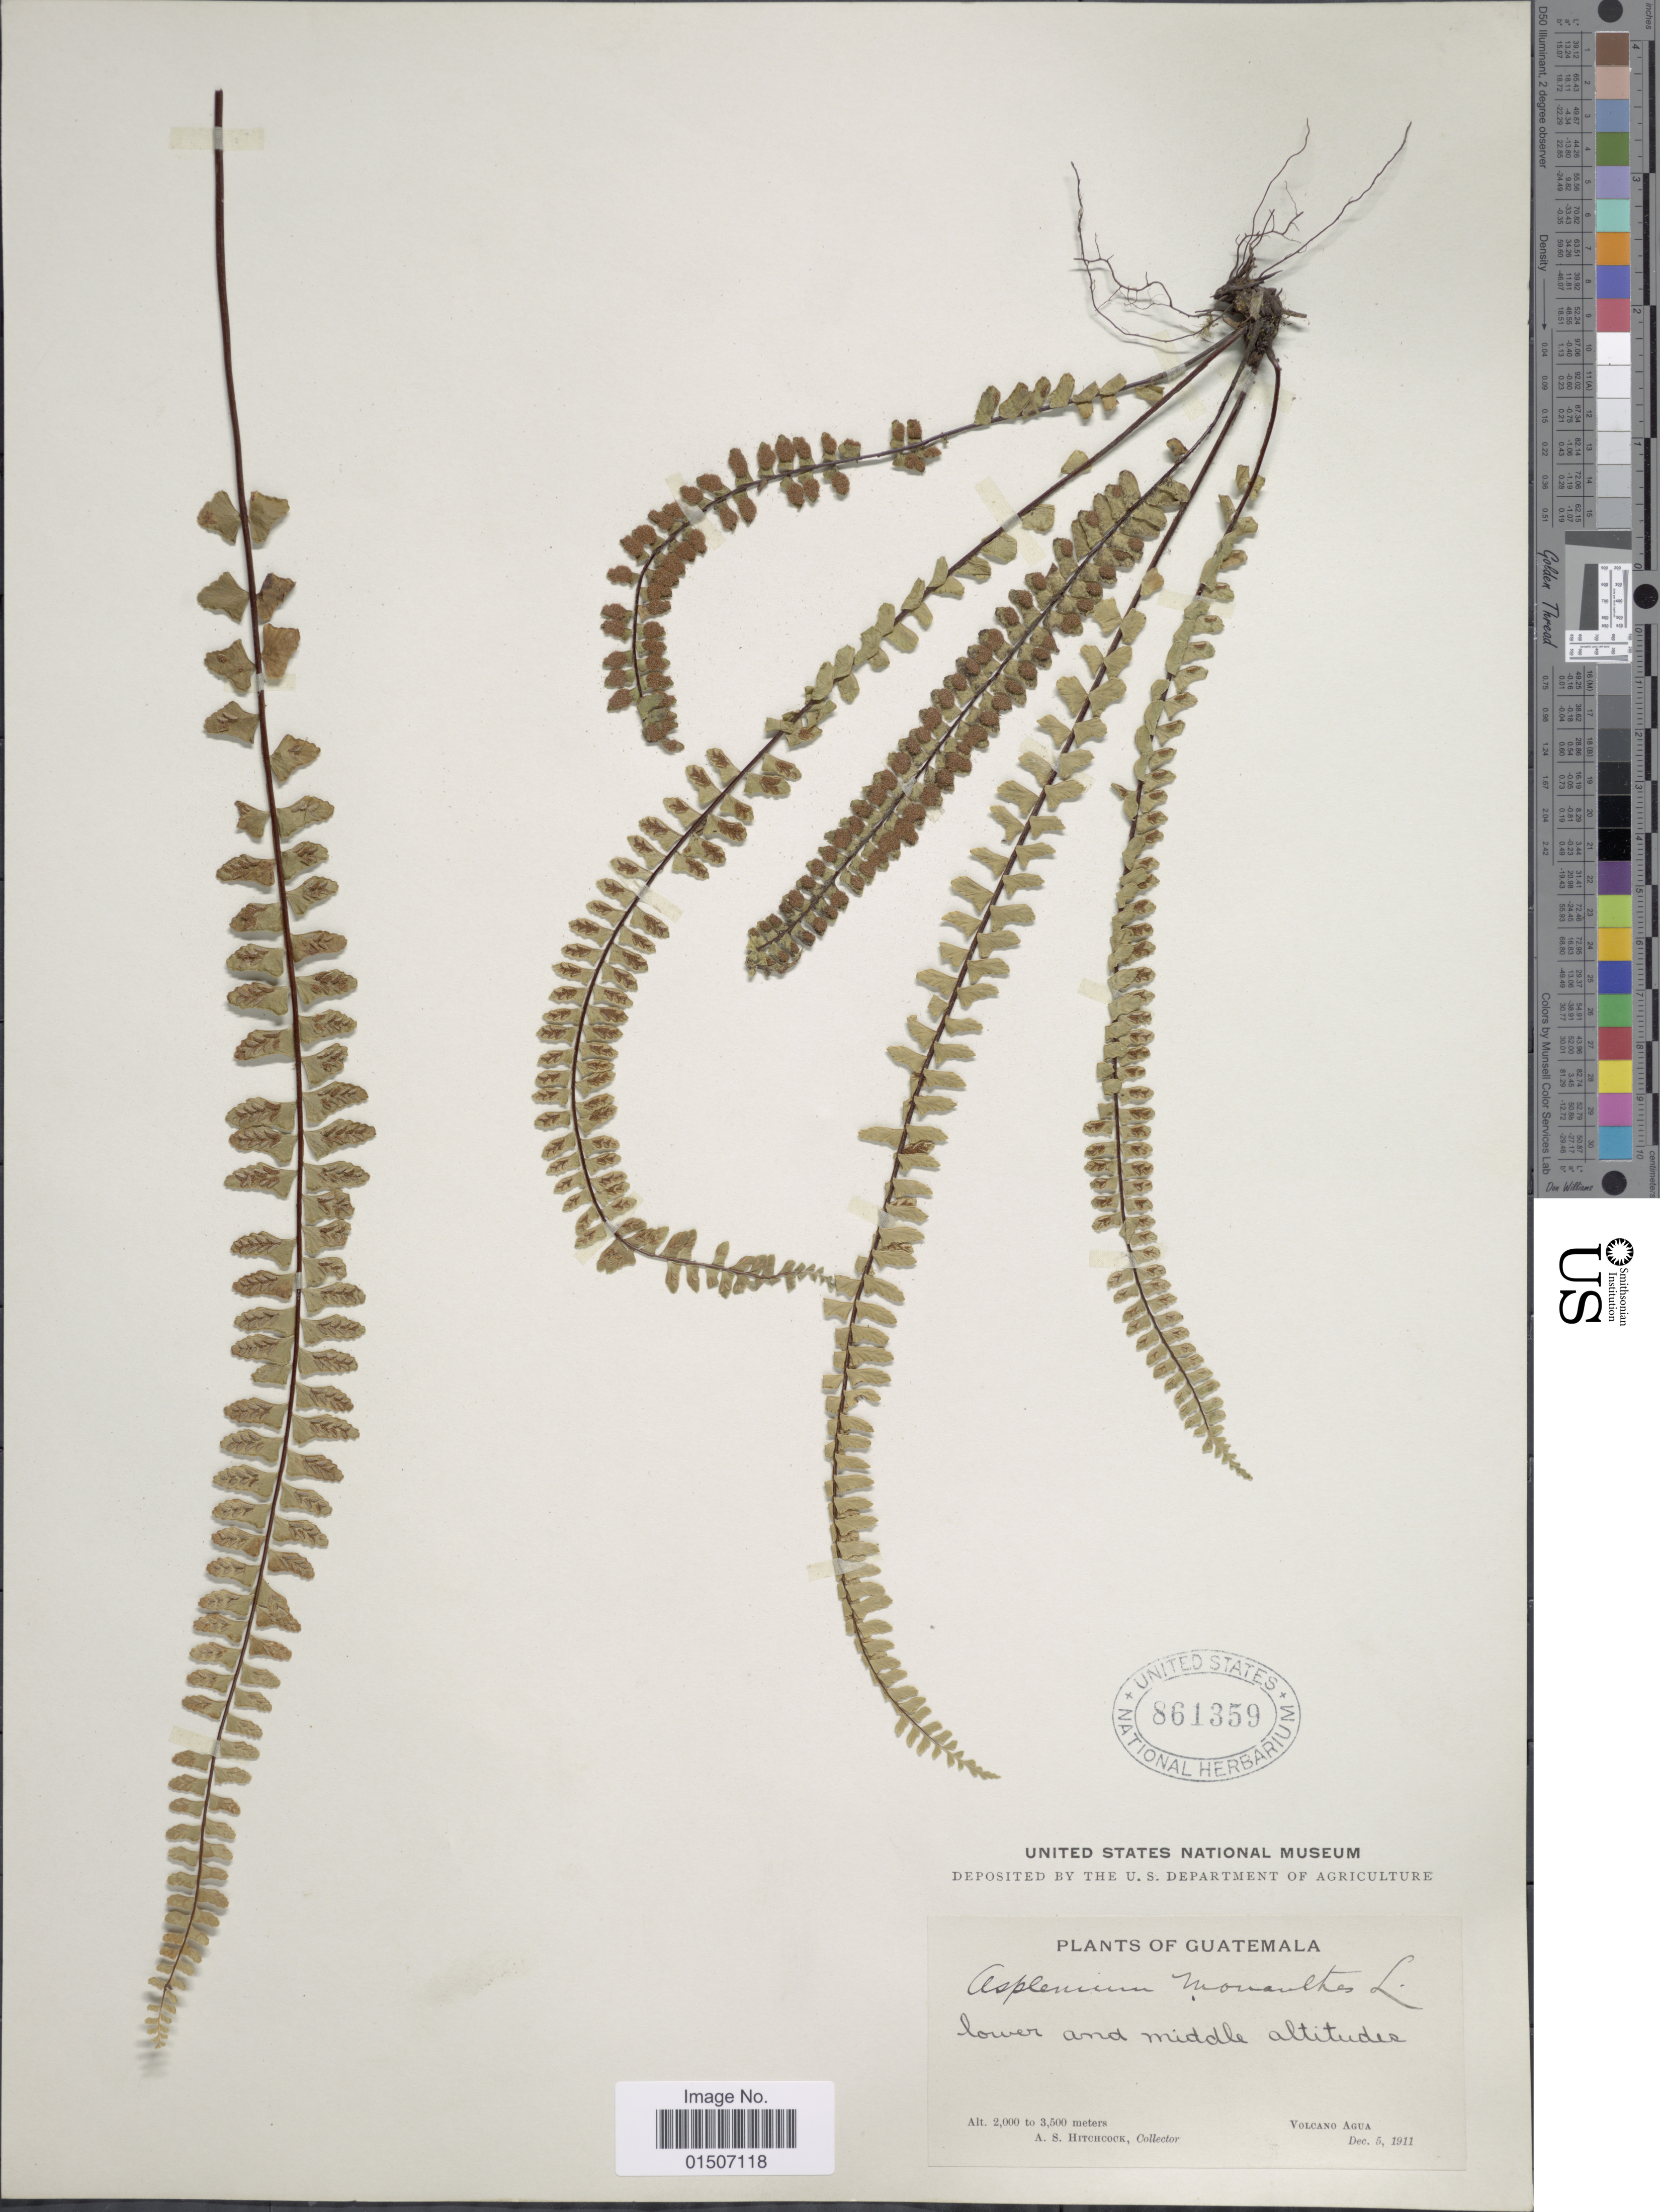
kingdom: Plantae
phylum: Tracheophyta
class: Polypodiopsida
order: Polypodiales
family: Aspleniaceae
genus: Asplenium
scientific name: Asplenium monanthes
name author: L.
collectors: A. S. Hitchcock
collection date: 1911-12-05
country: Guatemala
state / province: Guatemala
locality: Volcan Agua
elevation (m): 2000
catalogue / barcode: US 861359